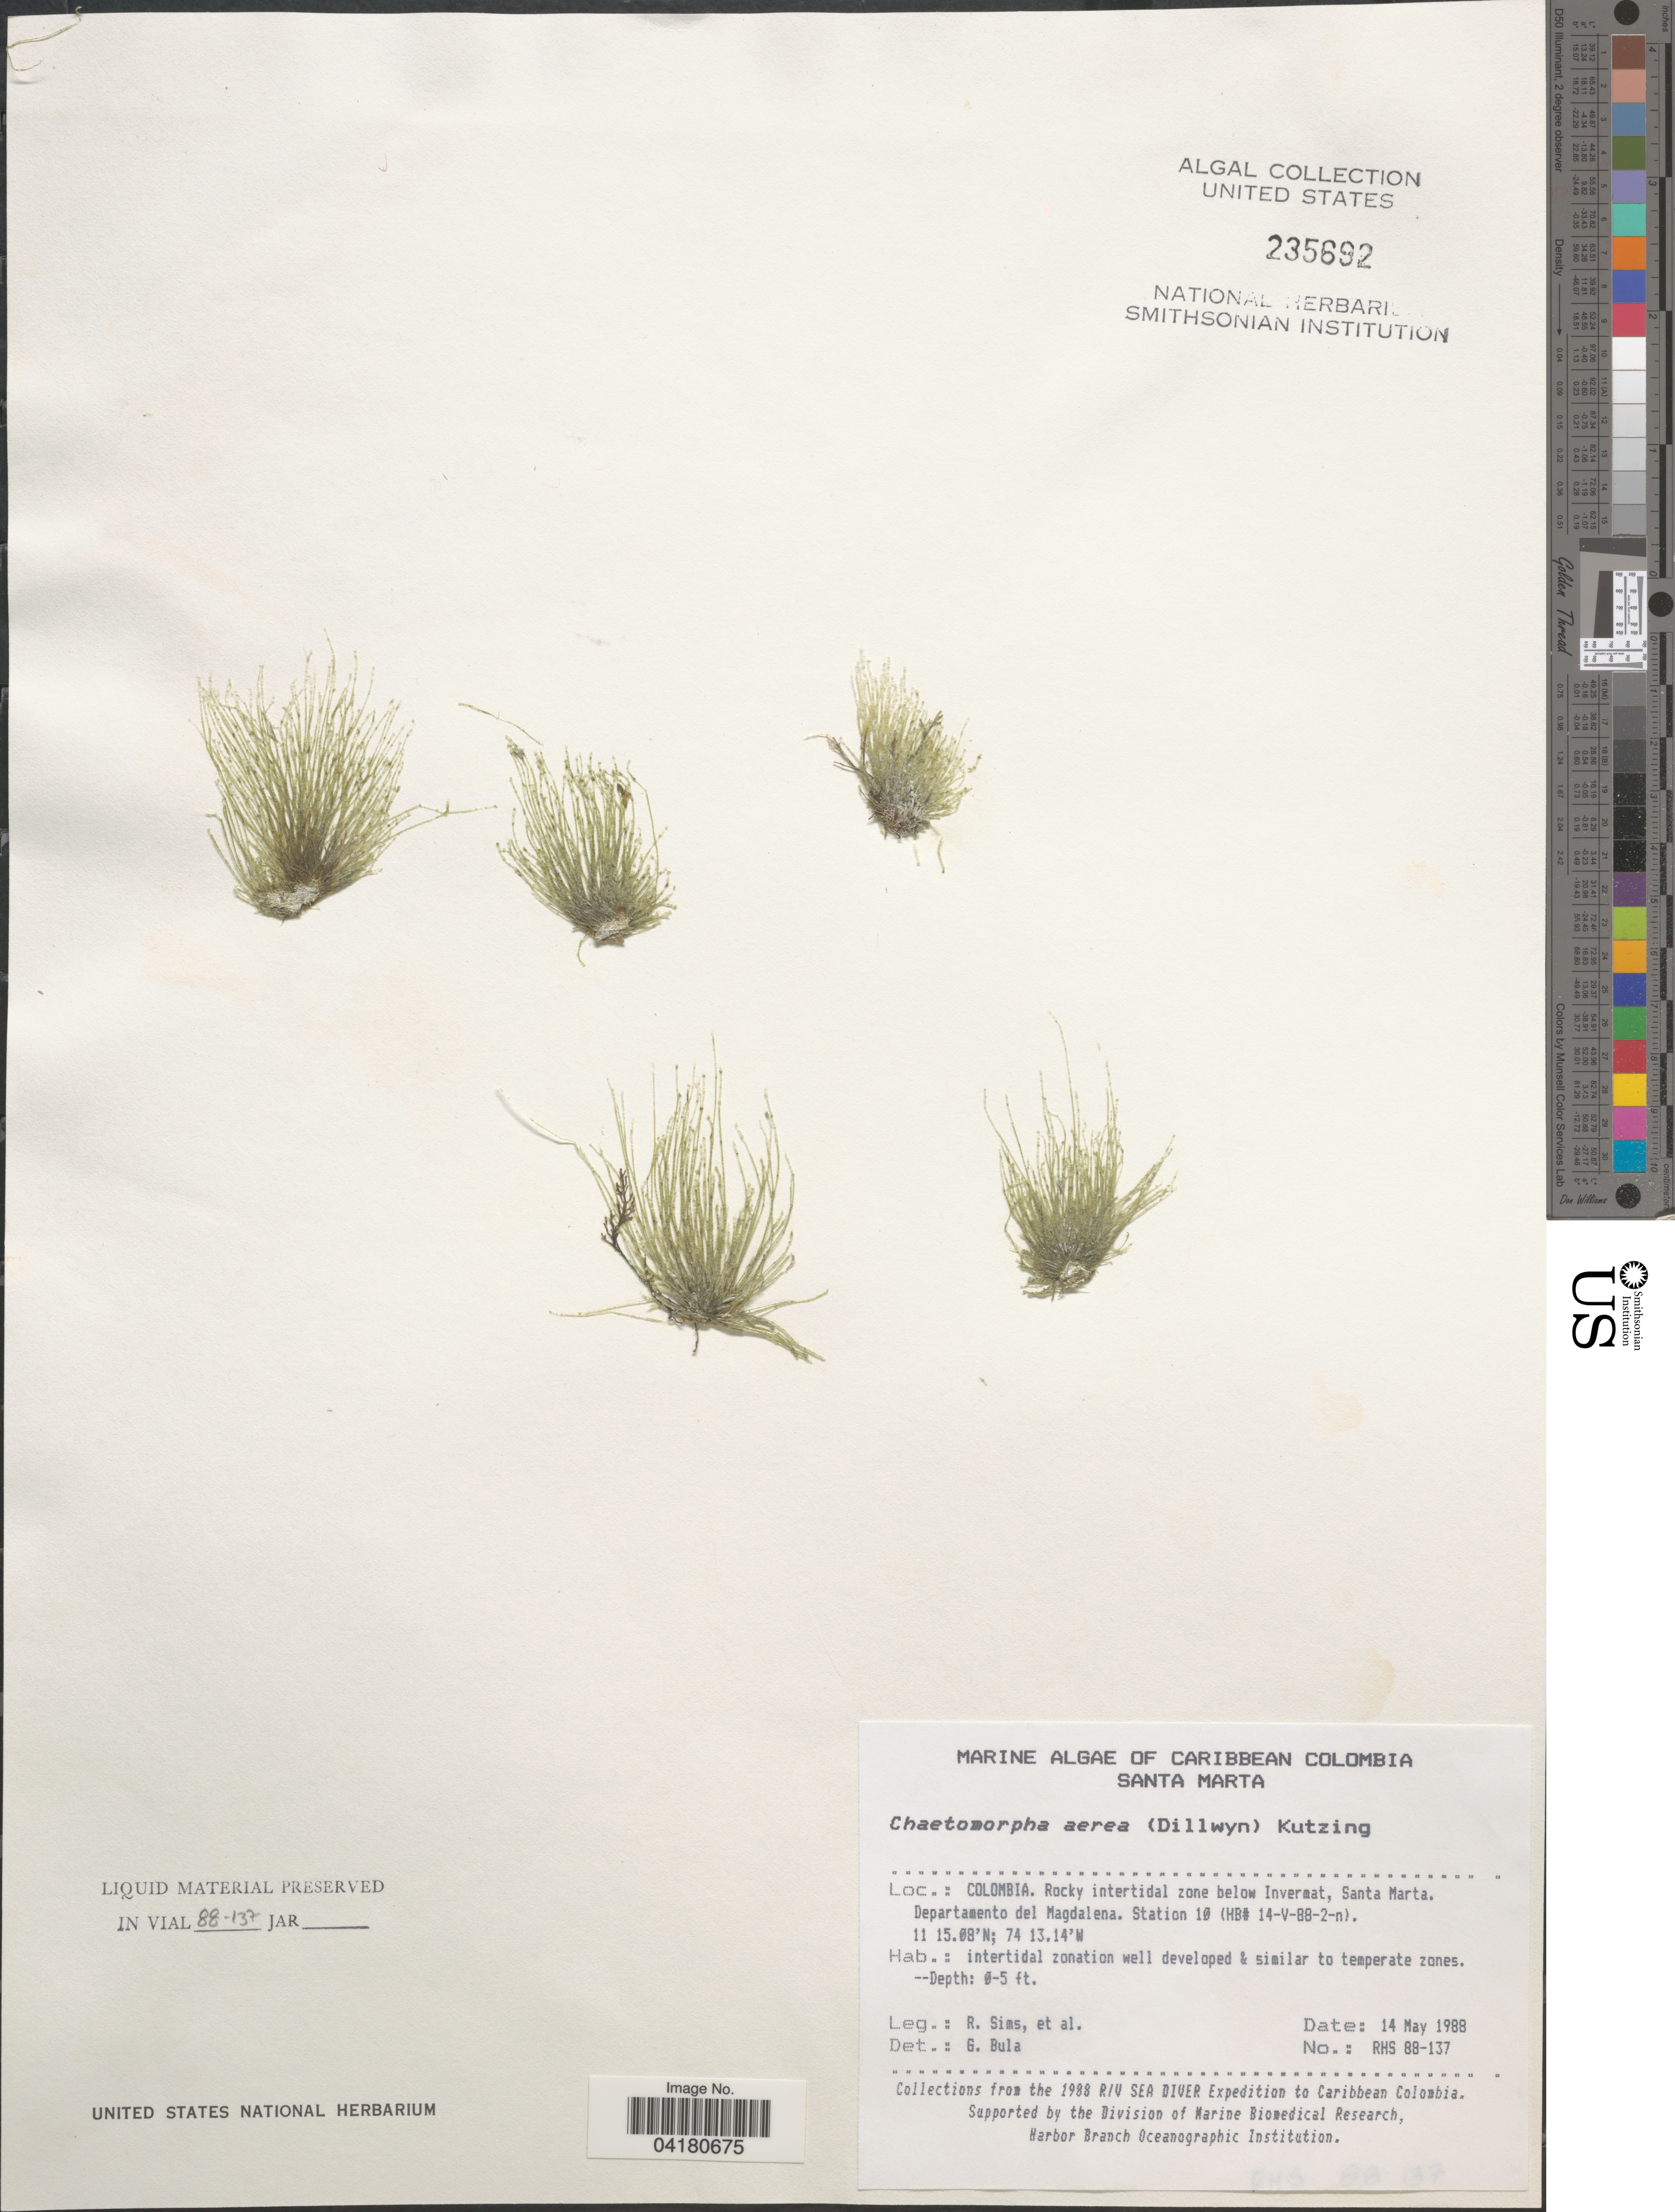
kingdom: Plantae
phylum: Chlorophyta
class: Ulvophyceae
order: Cladophorales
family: Cladophoraceae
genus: Chaetomorpha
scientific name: Chaetomorpha aerea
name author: (Dillwyn) Kütz.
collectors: R. Sims & et al.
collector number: RHS88-137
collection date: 1988-05-14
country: Colombia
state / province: Magdalena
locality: Caribbean Colombia. Rocky intertidal zone below Invermat, Santa Marta. Departamento del Magdalena. Station 10 (HB# 14-V-88-2-n). The 1988 R/V Sea Diver Expedition to Caribbean Colombia.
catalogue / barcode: US 235692